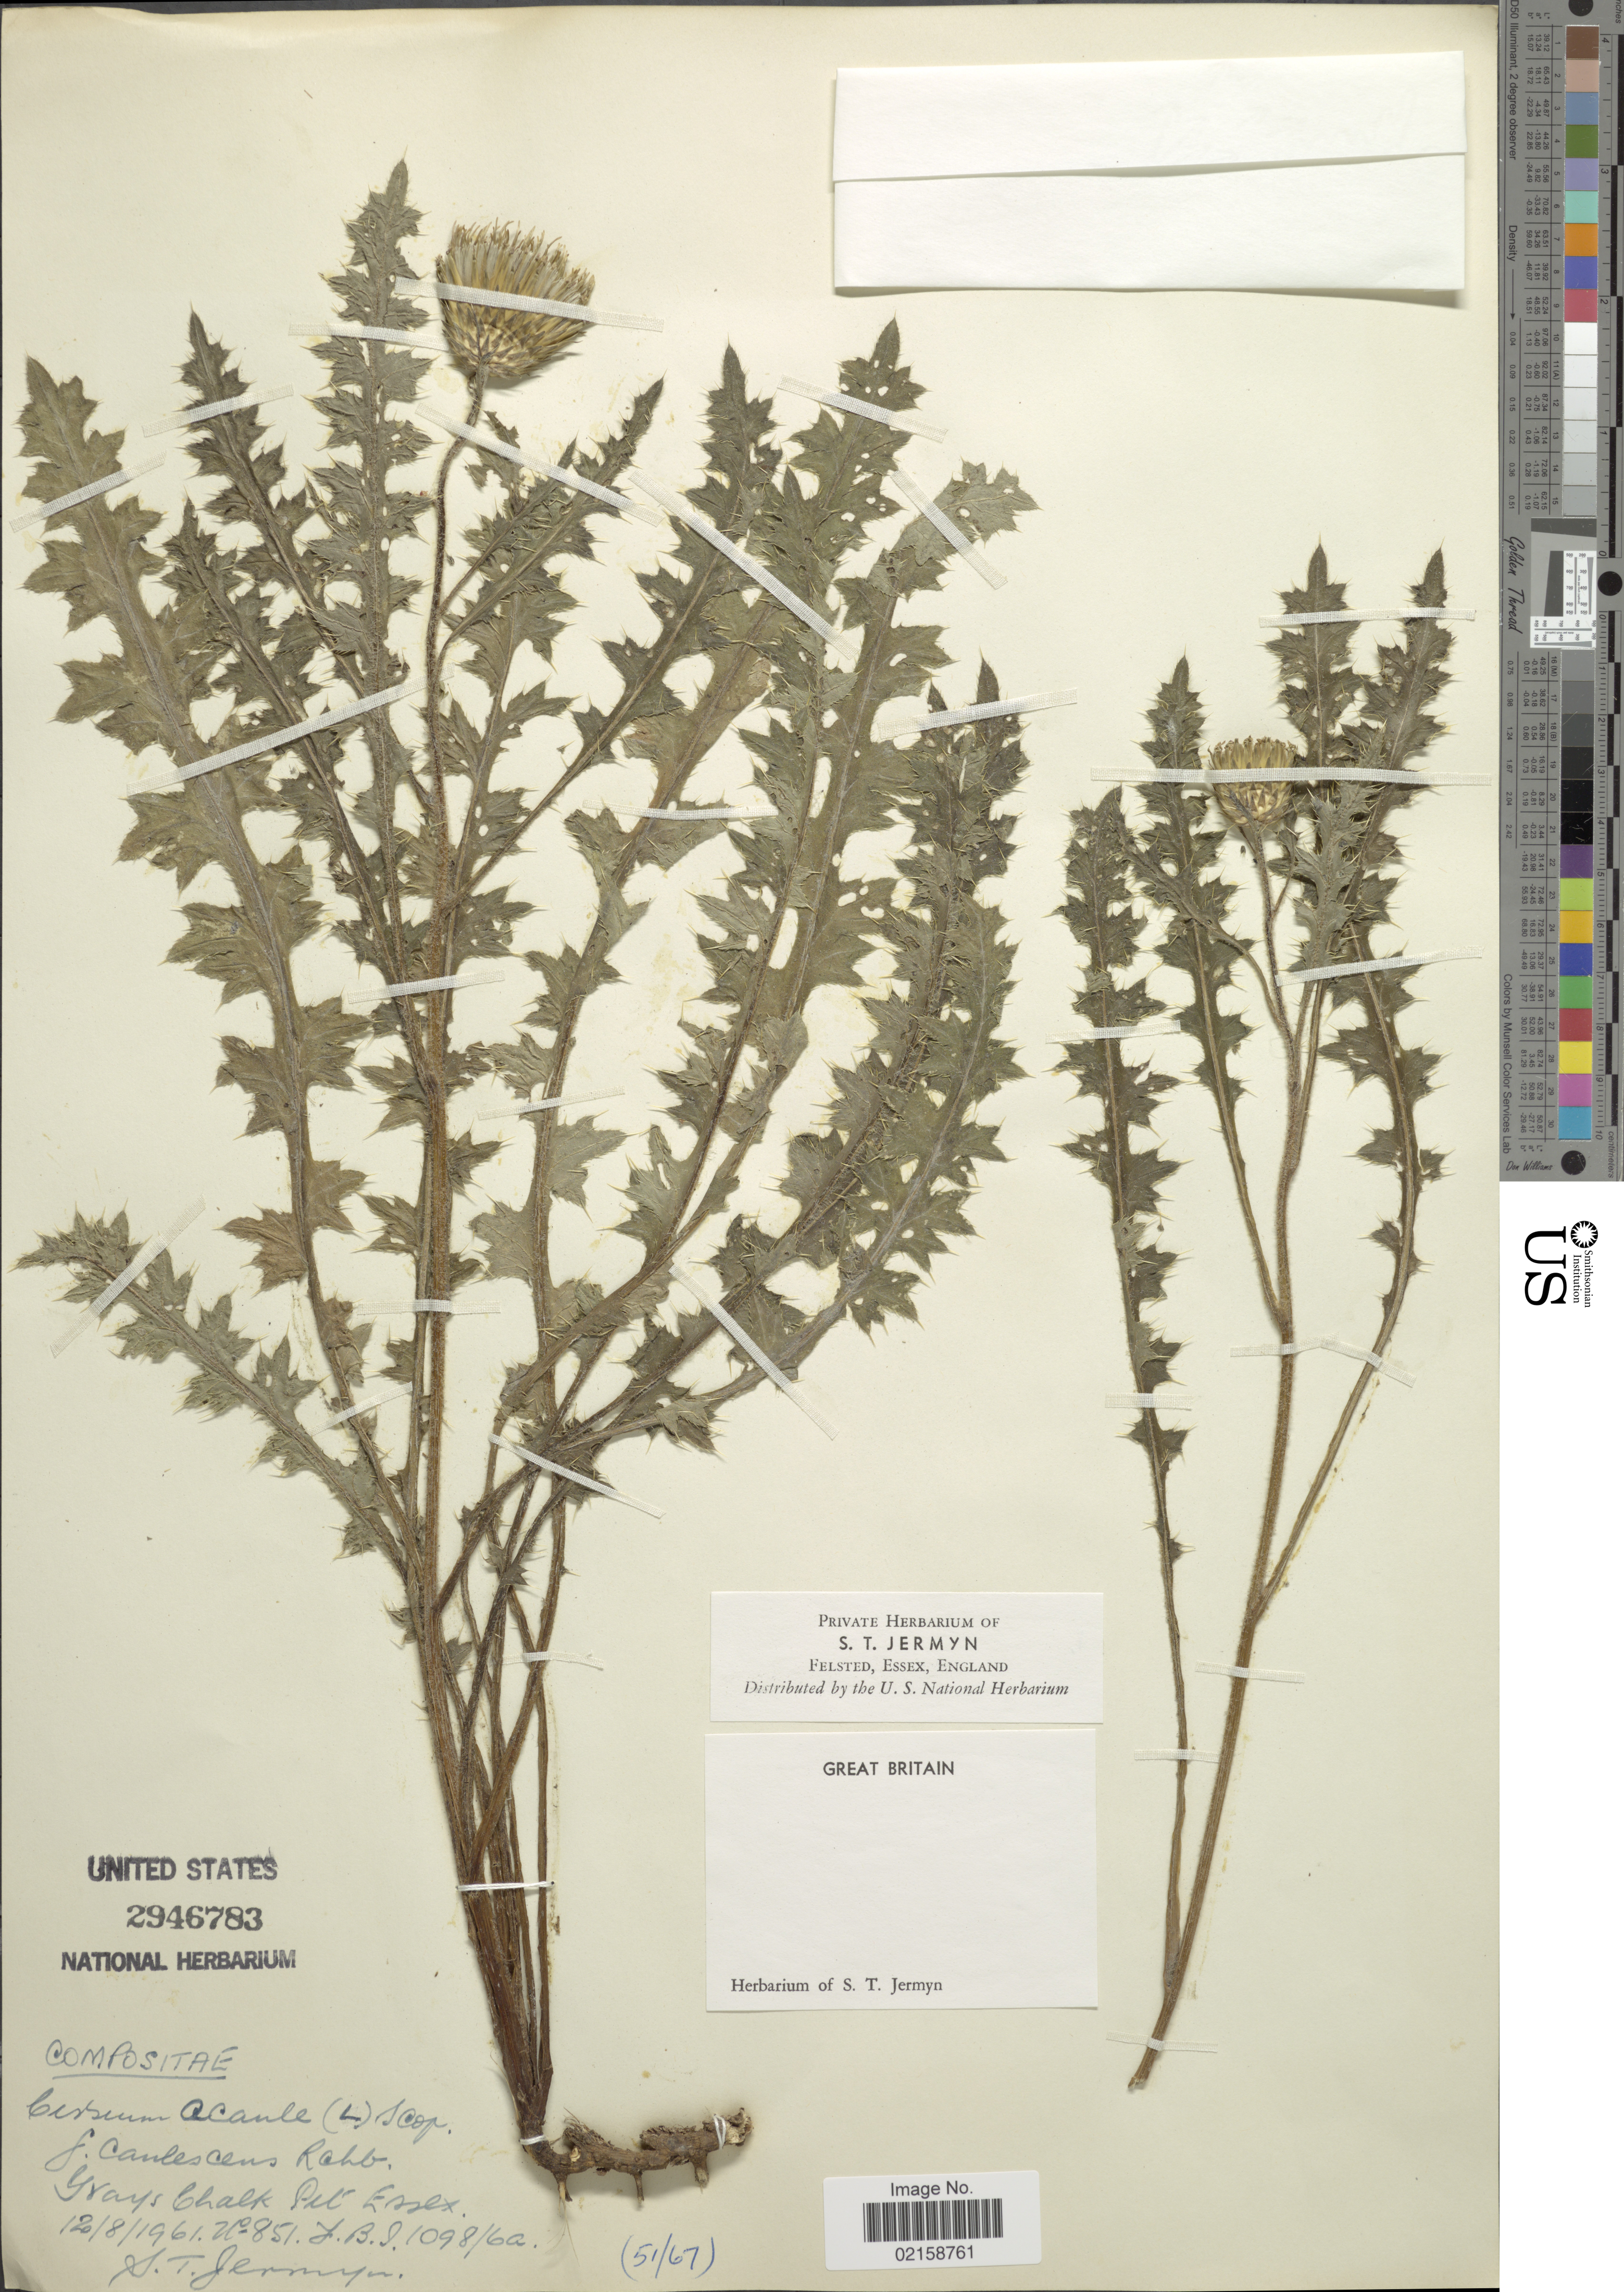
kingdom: Plantae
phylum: Tracheophyta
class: Magnoliopsida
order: Asterales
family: Asteraceae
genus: Cirsium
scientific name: Cirsium acaule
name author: (L.) Scop.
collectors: S. Jermyn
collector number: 851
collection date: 1961-08-12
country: United Kingdom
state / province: England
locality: Grays Chalk Pit Essex.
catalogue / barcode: US 2946783